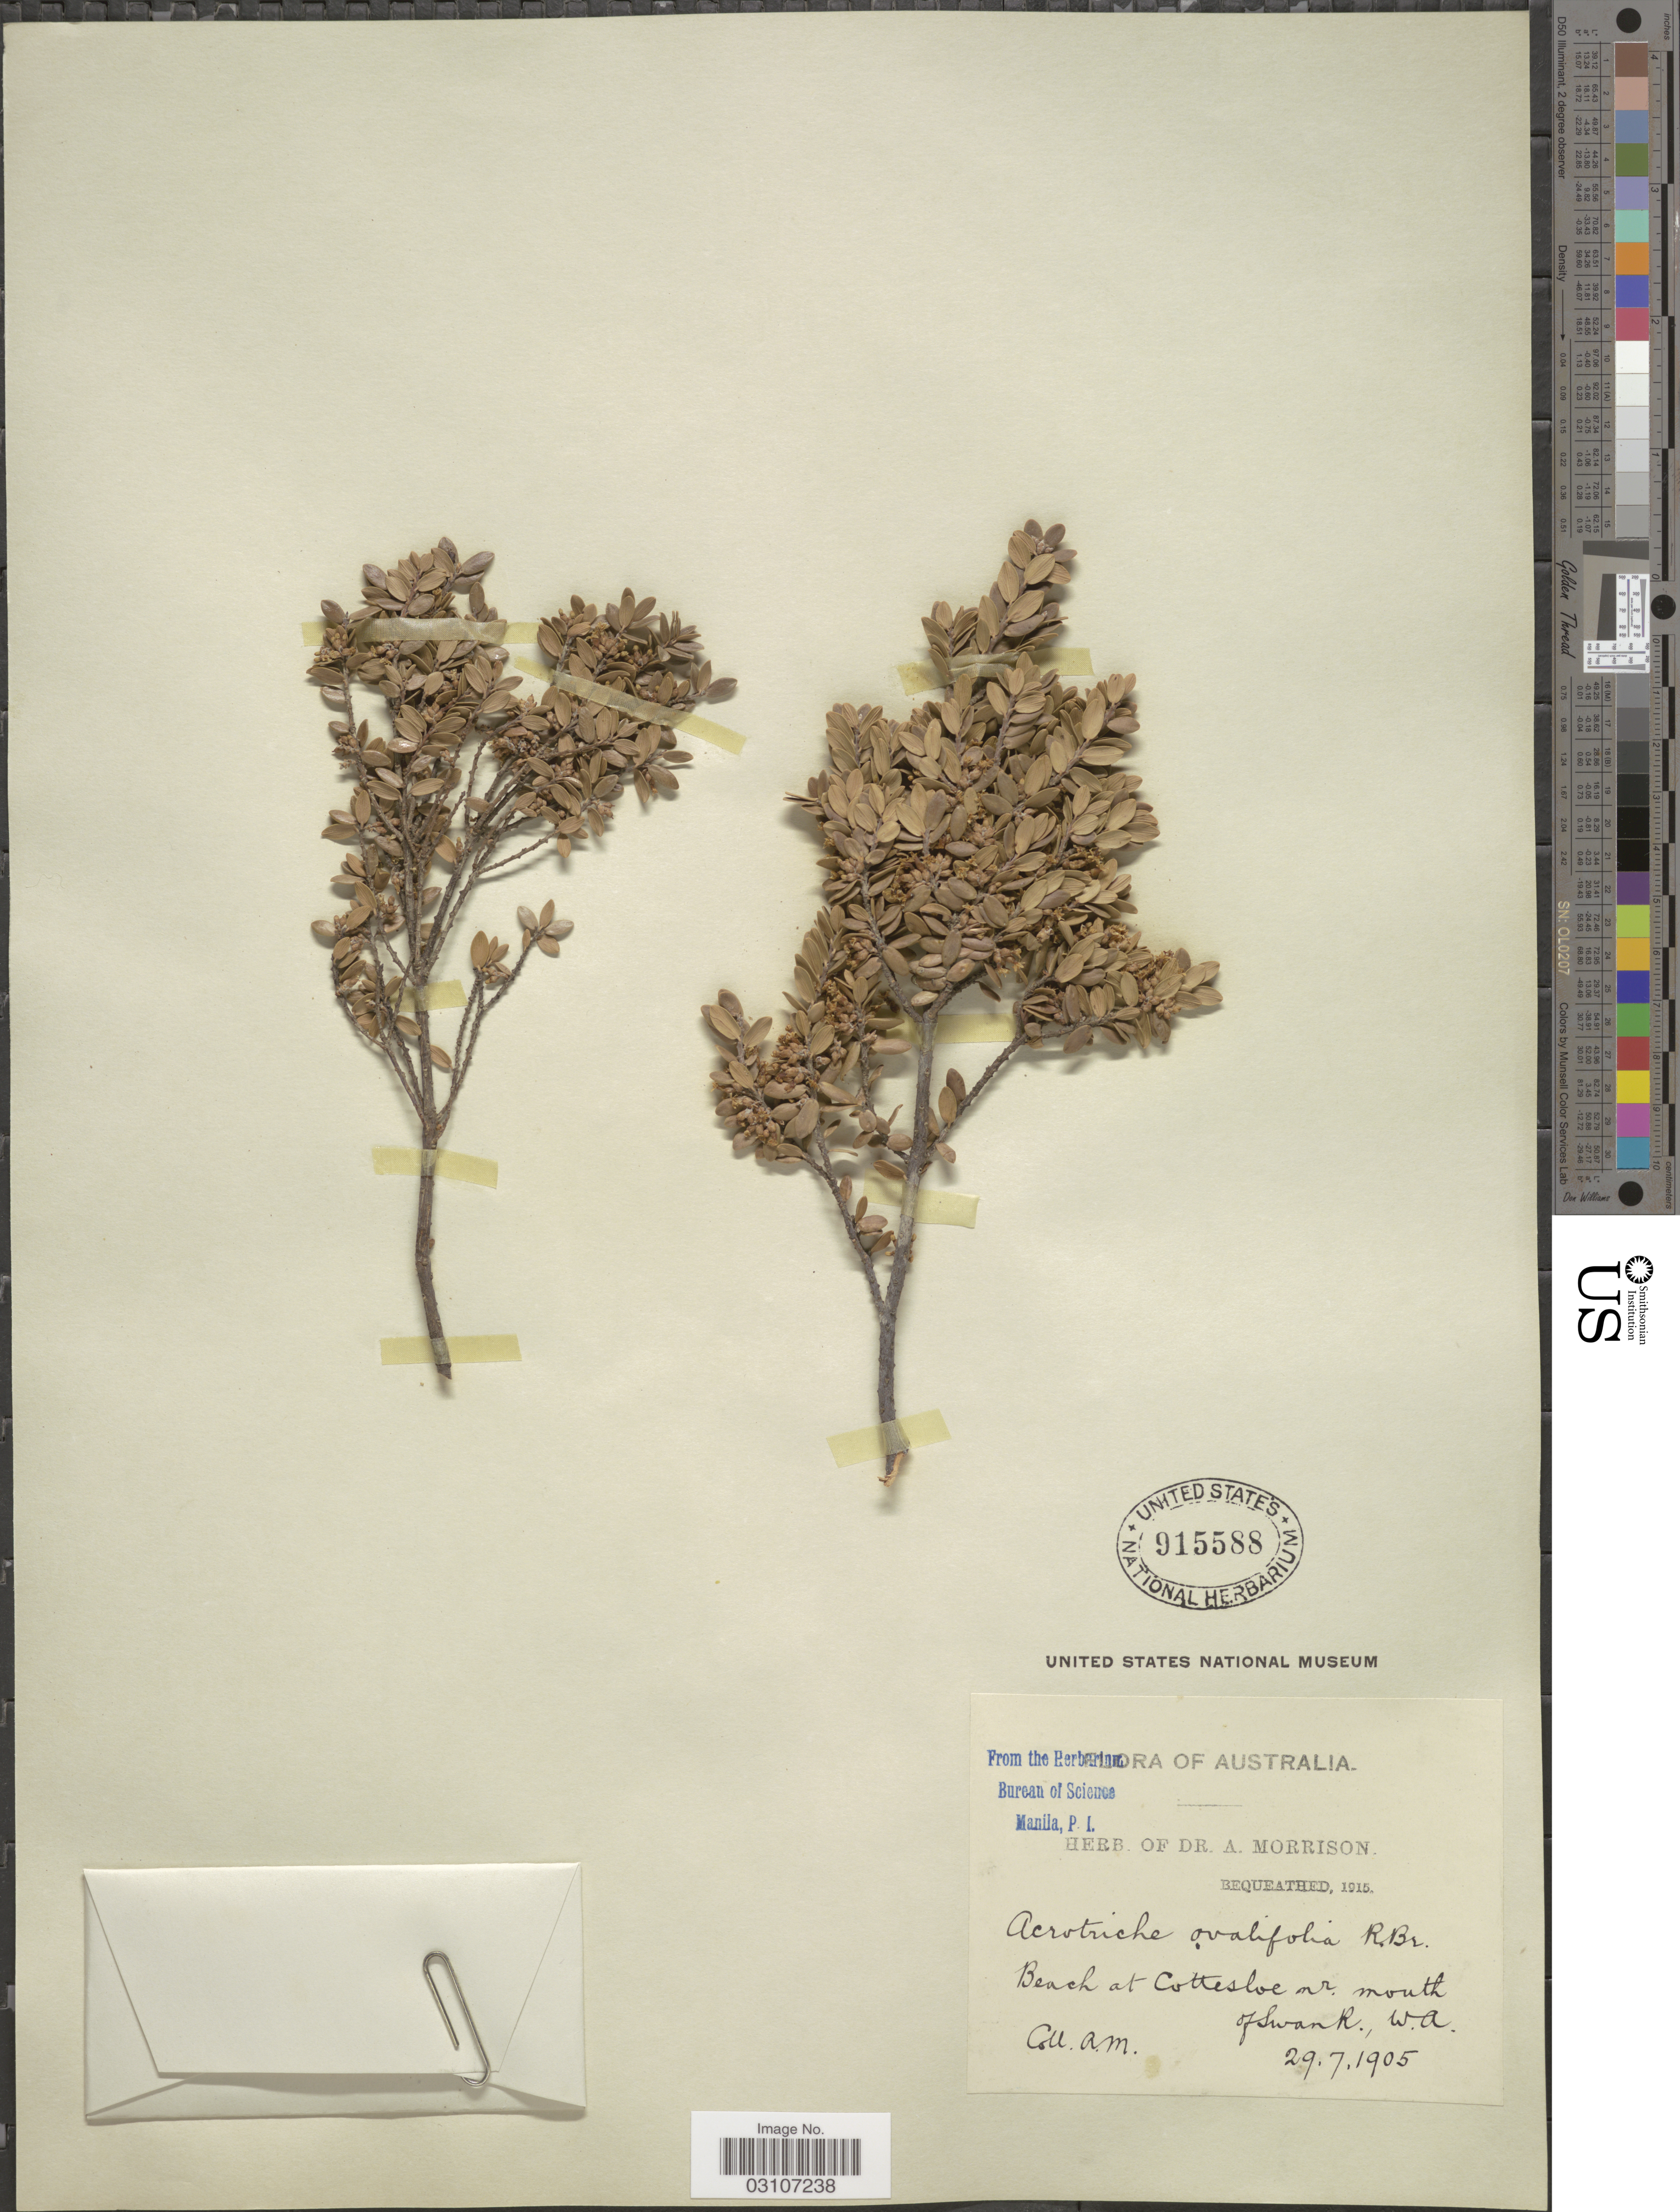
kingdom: Plantae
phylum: Tracheophyta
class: Magnoliopsida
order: Ericales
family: Ericaceae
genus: Acrotriche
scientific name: Acrotriche ovalifolia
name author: R. Br.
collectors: A. Morrison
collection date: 1905-07-29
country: Australia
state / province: Western Australia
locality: Beach at Cottesloe nr. mouth of Swan R., W. A.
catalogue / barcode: US 915588